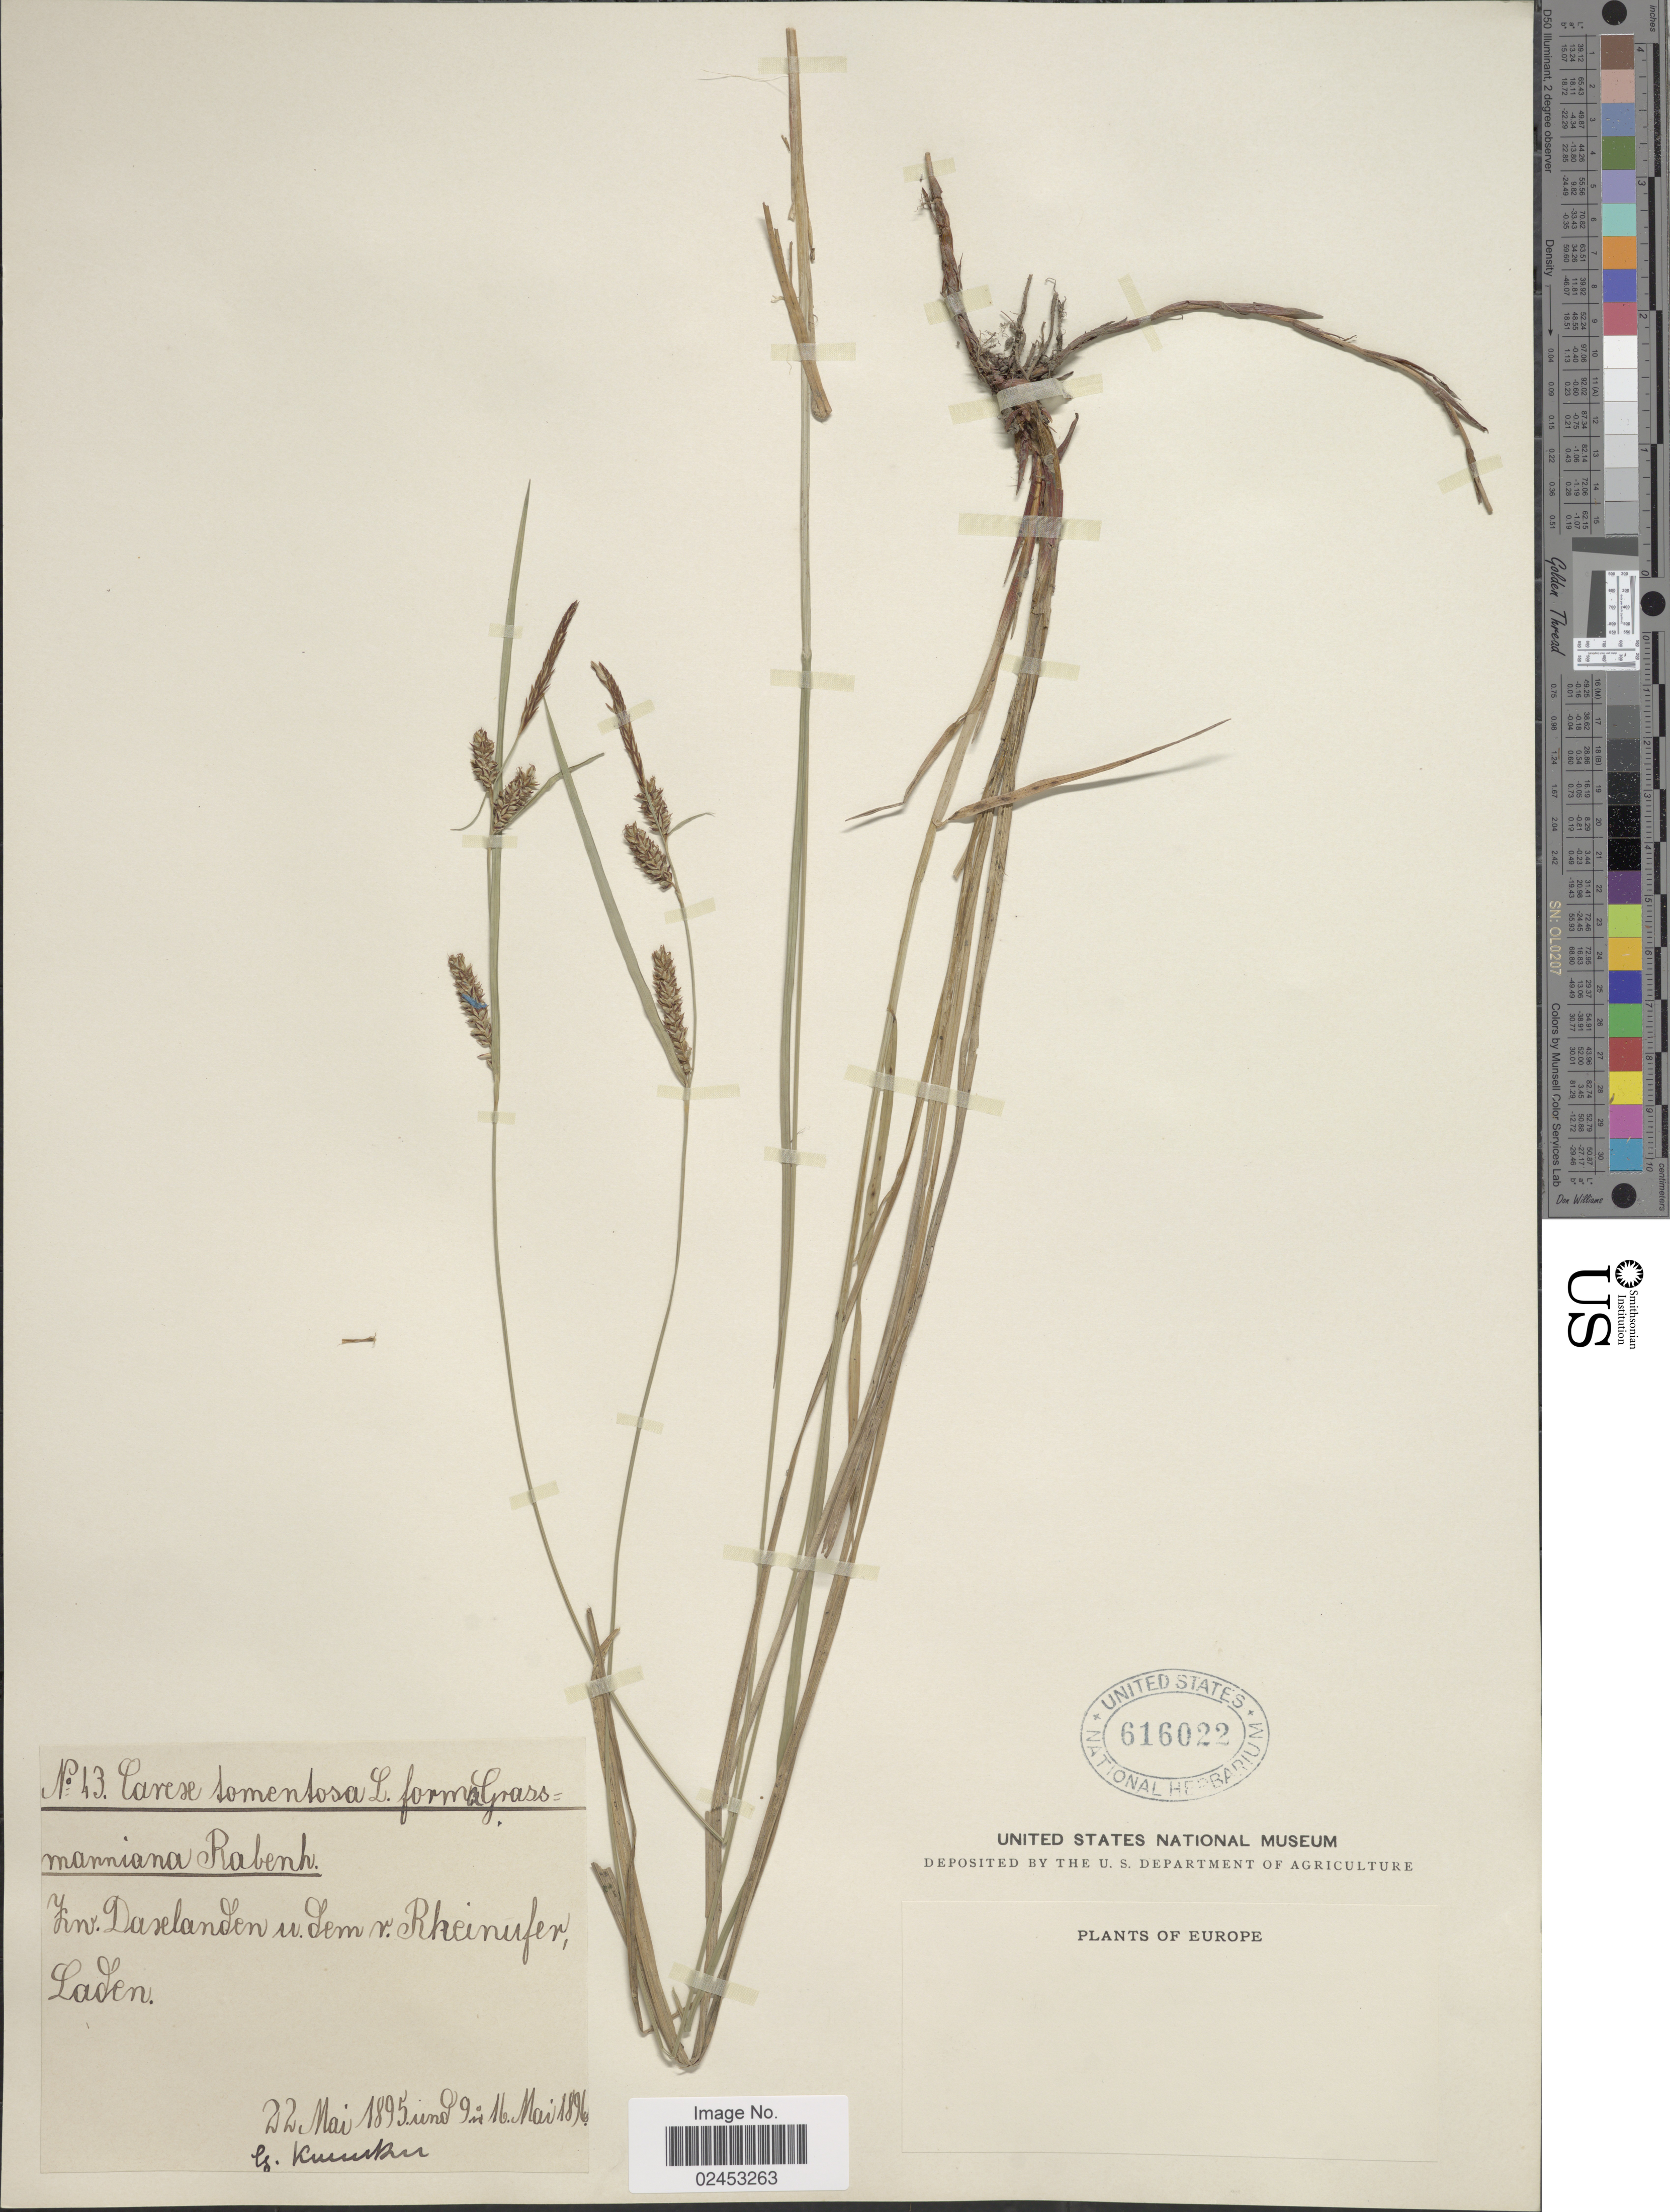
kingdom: Plantae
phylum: Tracheophyta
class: Liliopsida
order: Poales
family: Cyperaceae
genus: Carex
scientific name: Carex tomentosa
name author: L.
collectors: Kneucker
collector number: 43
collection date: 1895-05-22/1896-05-16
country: Germany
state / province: Baden-Württemberg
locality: Zw. Daselanden u dem. r. Rheinufer, Laden.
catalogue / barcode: US 616022